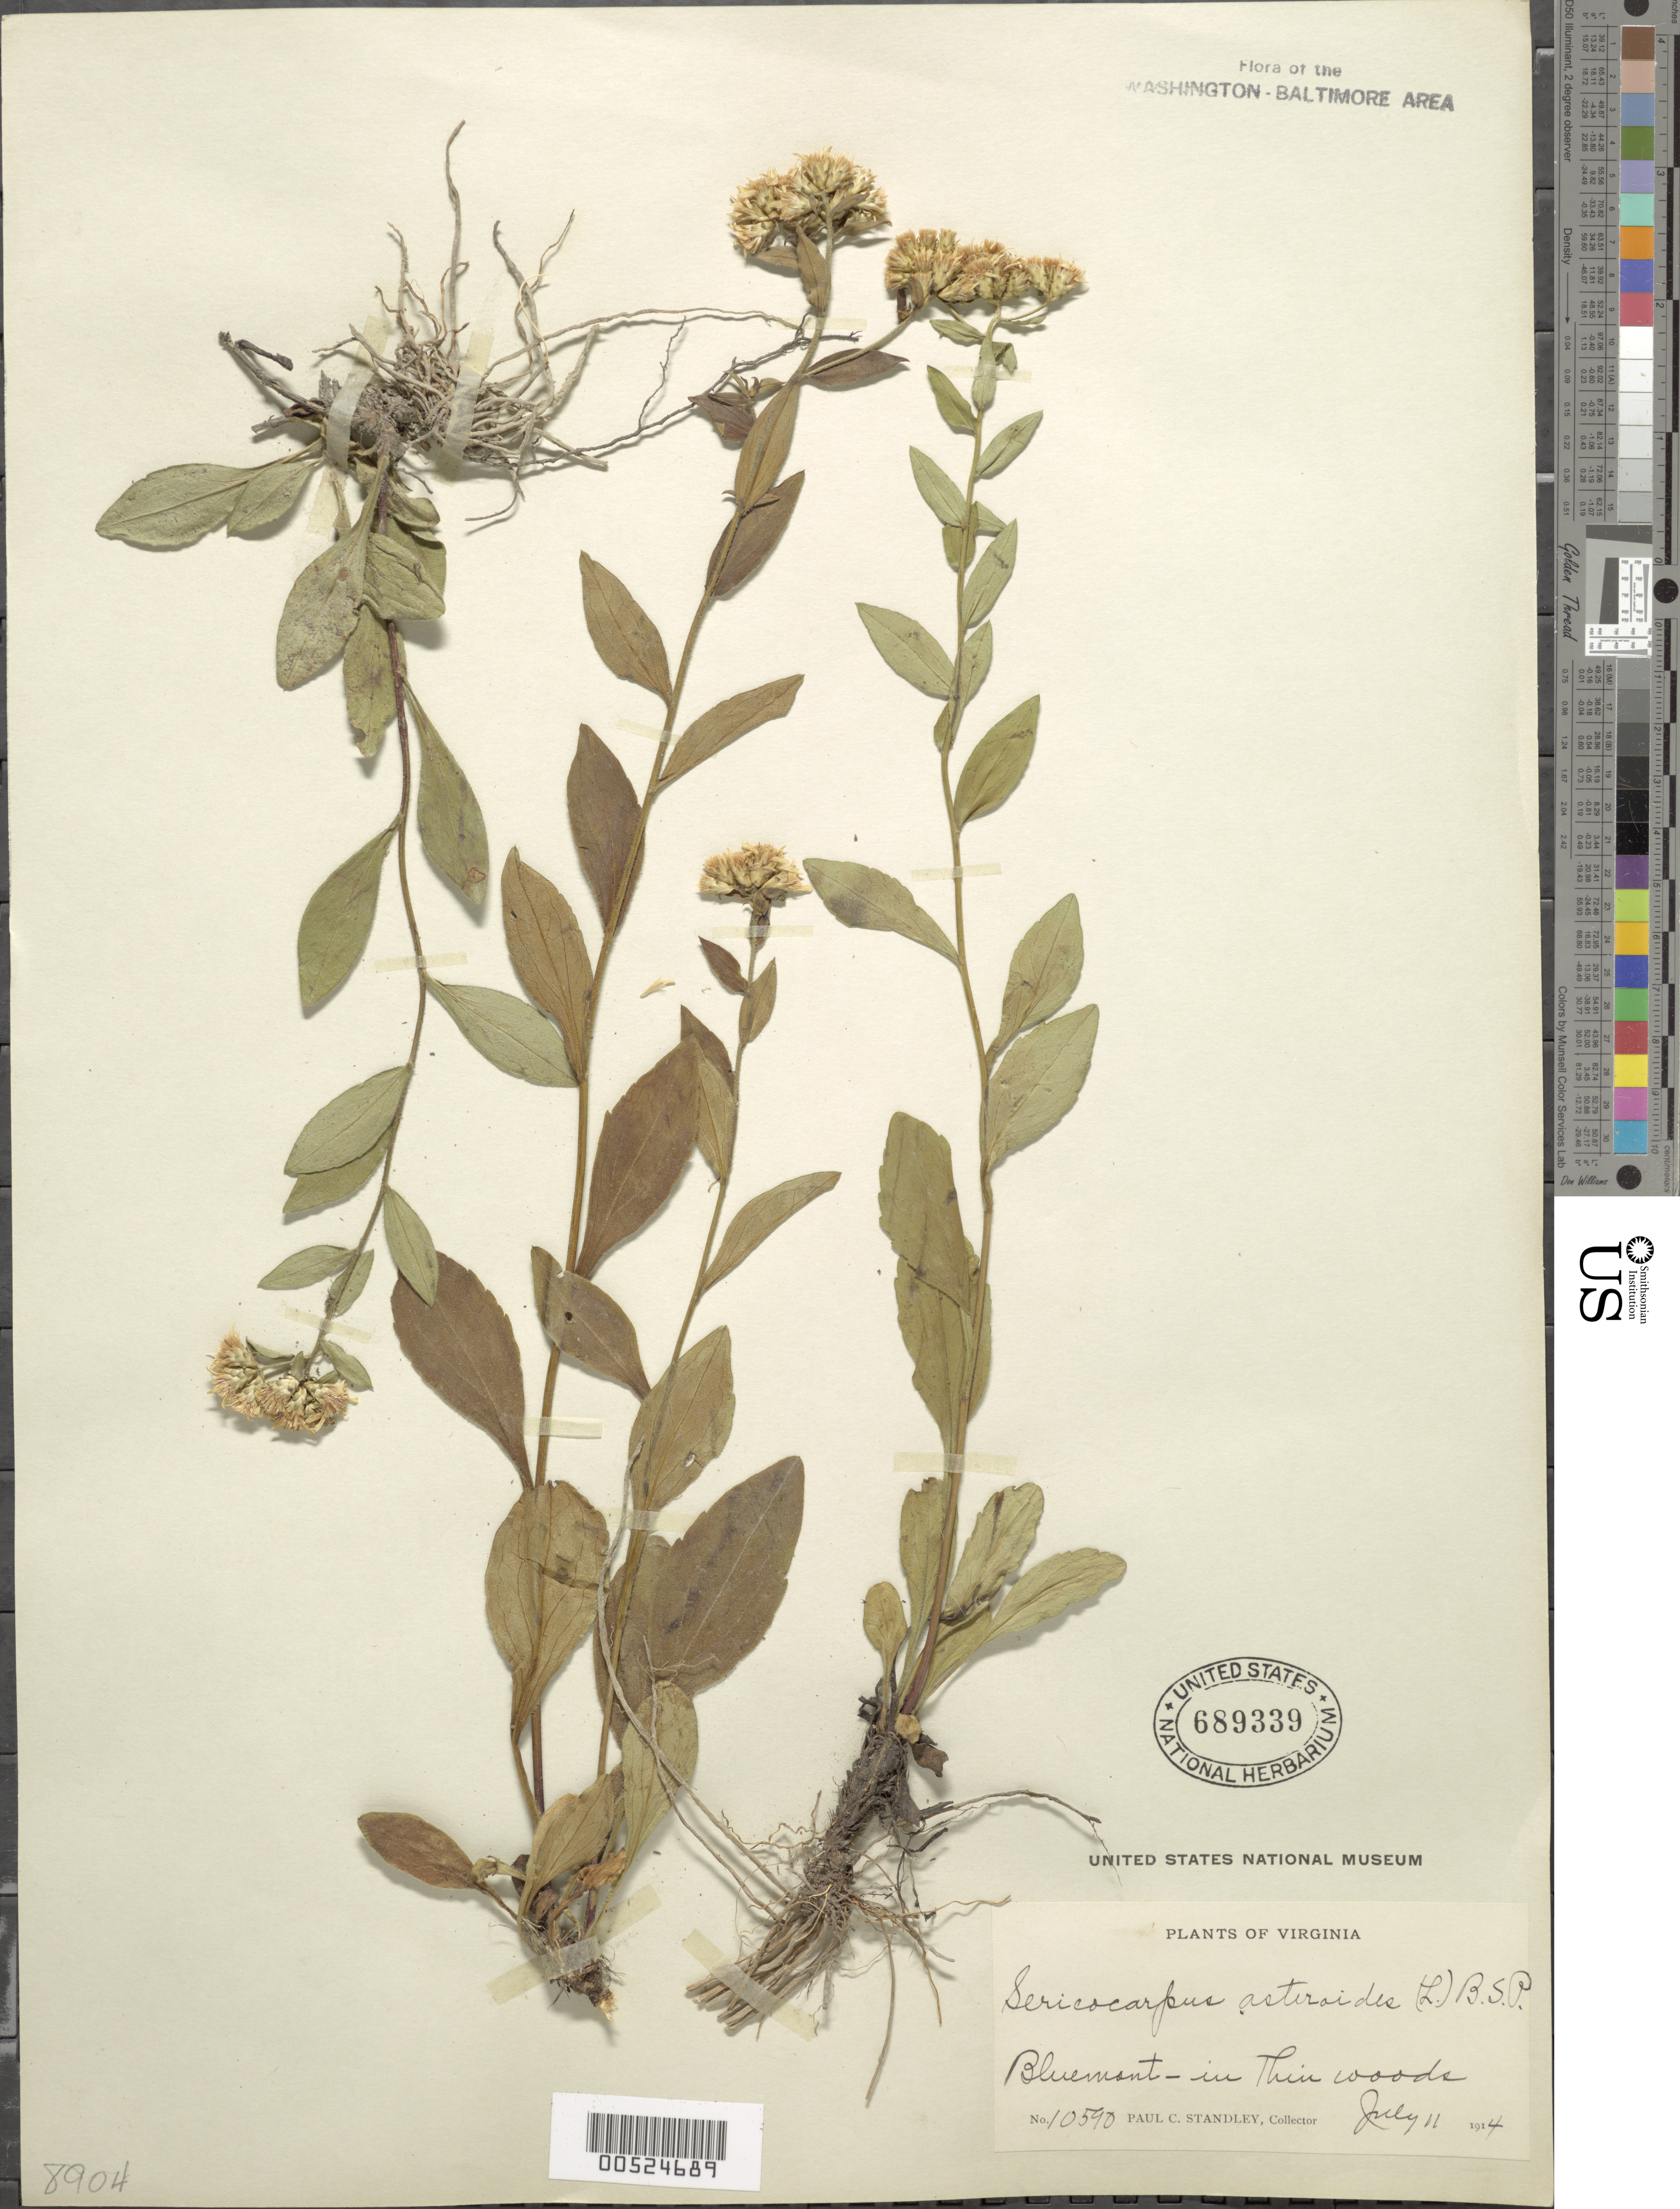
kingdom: Plantae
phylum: Tracheophyta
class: Magnoliopsida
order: Asterales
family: Asteraceae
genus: Sericocarpus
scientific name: Sericocarpus asteroides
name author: (L.) Britton, Stearns & Poggenb.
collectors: P. C. Standley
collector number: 10590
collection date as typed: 11 Jul 1911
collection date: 1911-07-11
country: United States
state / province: Virginia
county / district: Loudoun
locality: Bluemont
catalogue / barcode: US 689339